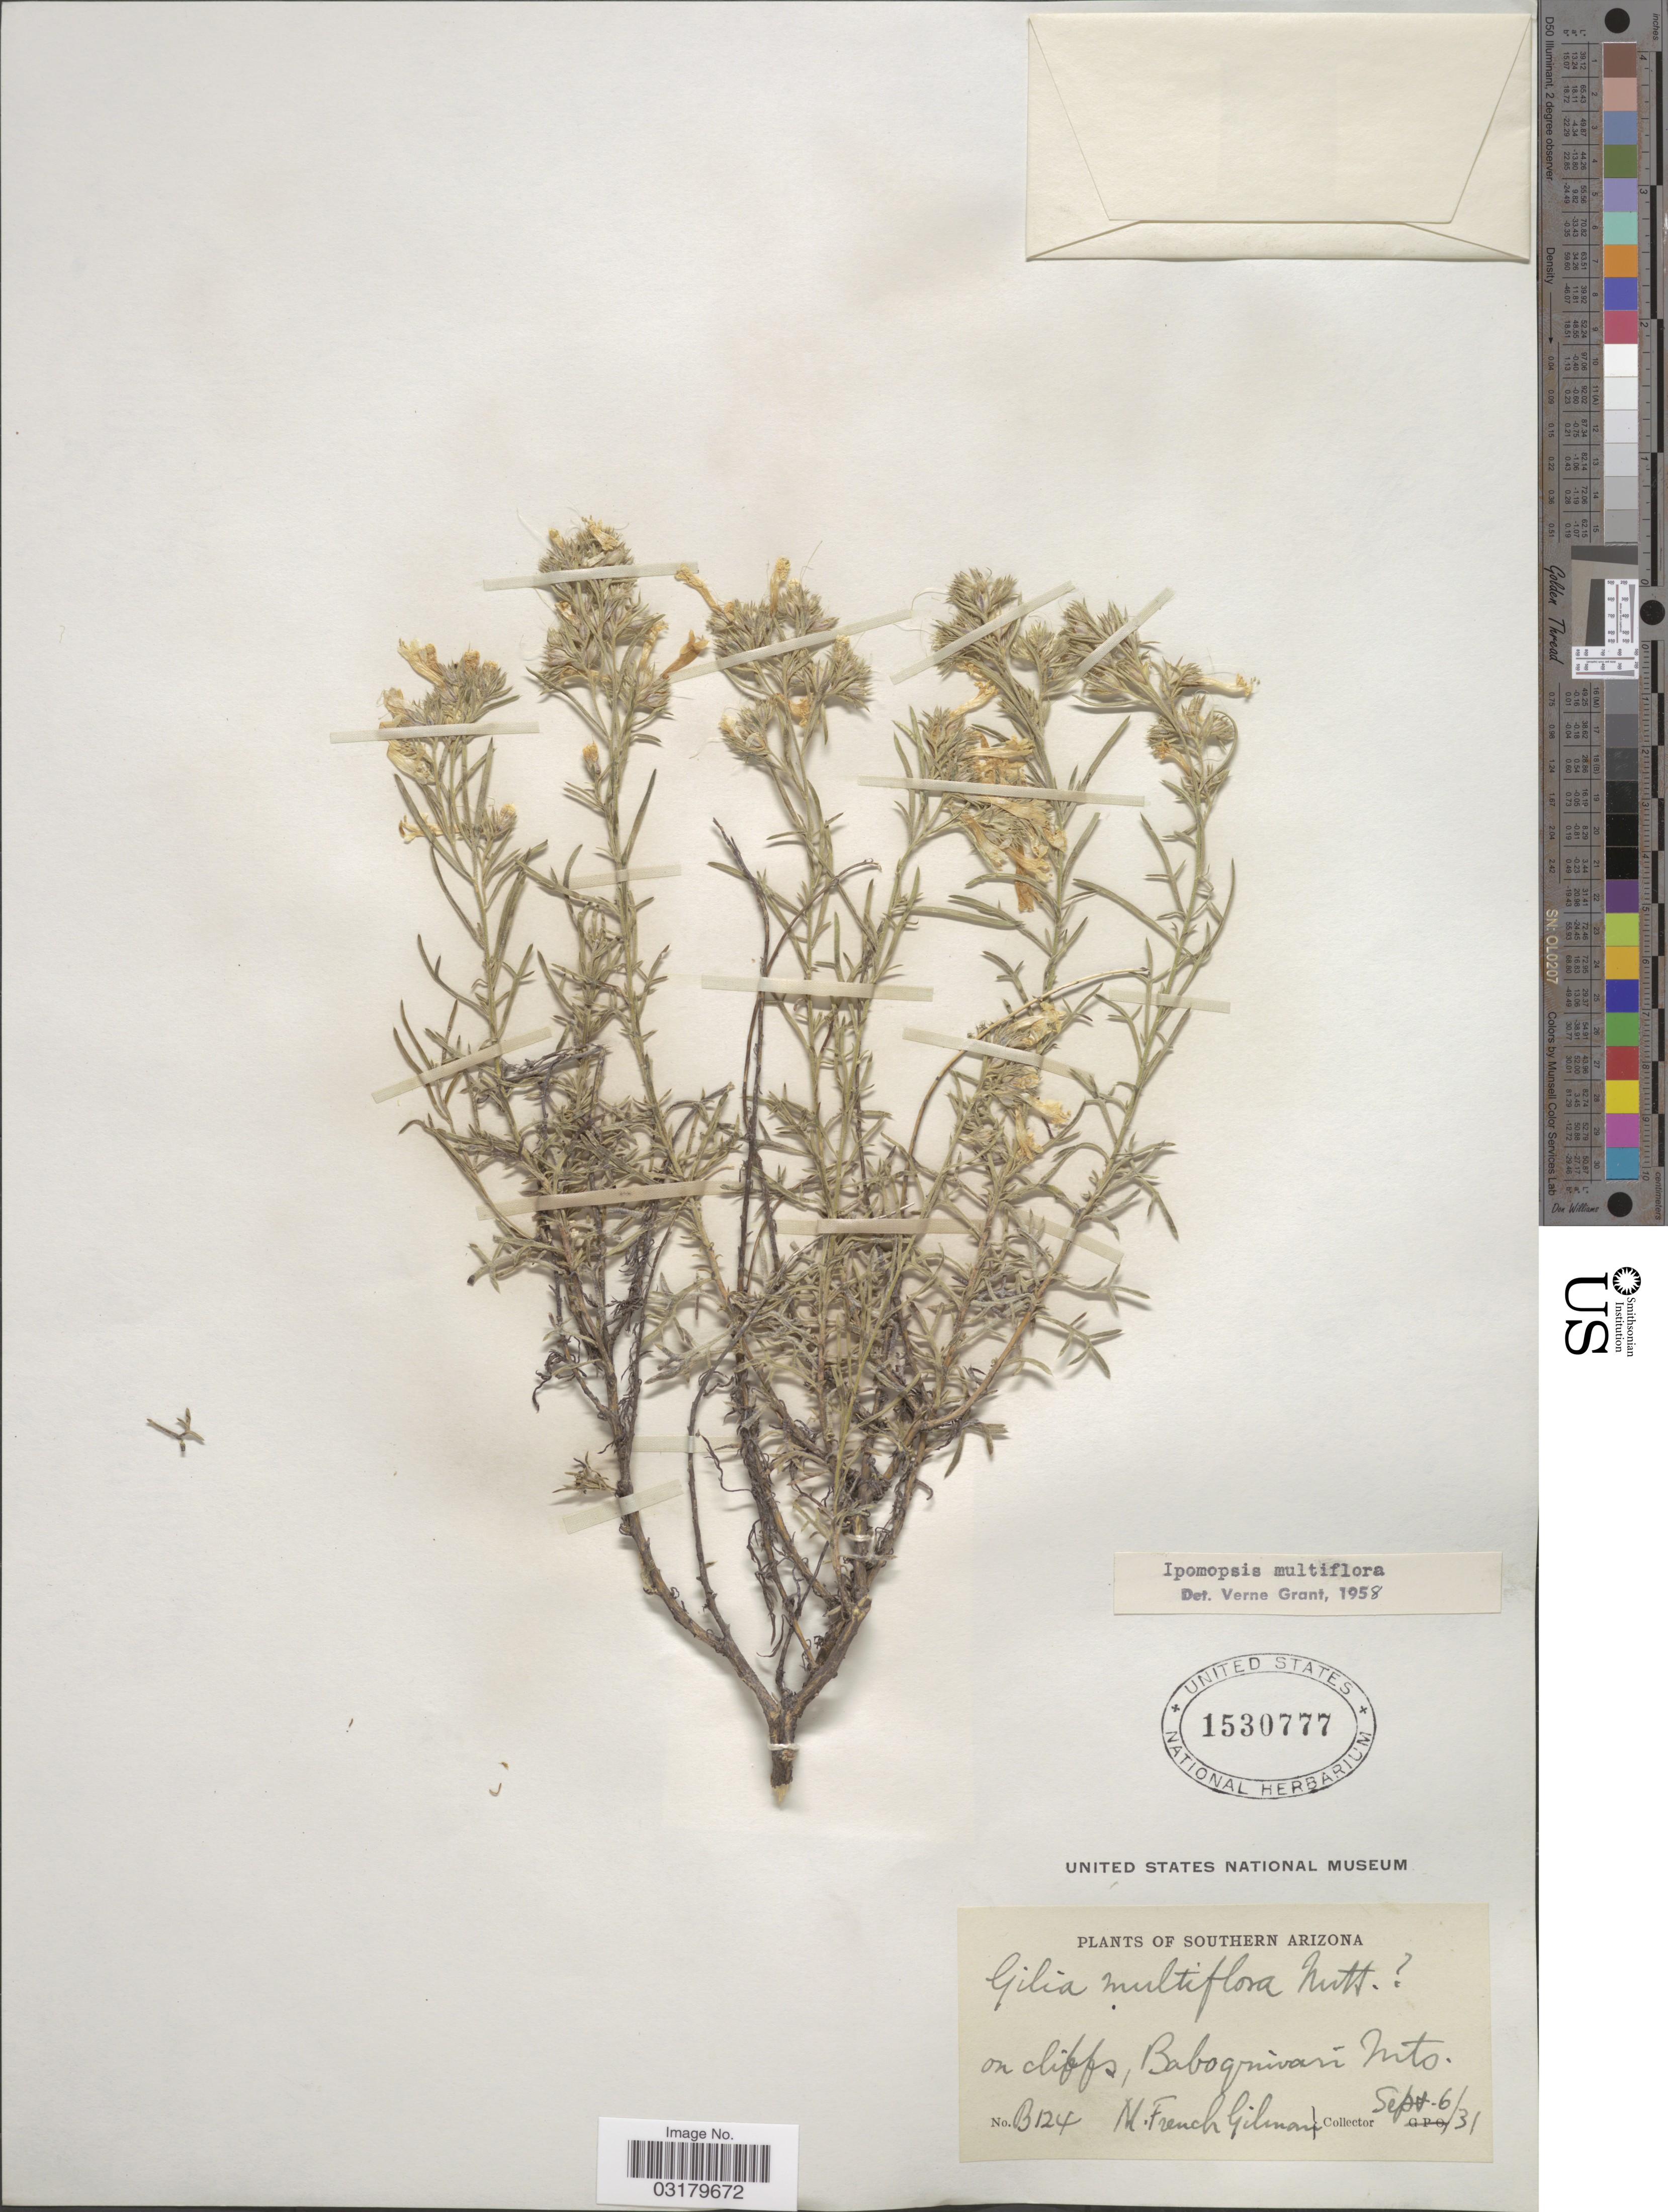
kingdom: Plantae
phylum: Tracheophyta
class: Magnoliopsida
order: Ericales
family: Polemoniaceae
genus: Ipomopsis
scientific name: Ipomopsis multiflora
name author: (Nutt.) V.E. Grant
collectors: M. F. Gilman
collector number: B124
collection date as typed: Transcribed d/m/y: 6/9/31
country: United States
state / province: Arizona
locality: Southern Arizona. On cliffs, Baboquivari Mts.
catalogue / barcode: US 1530777